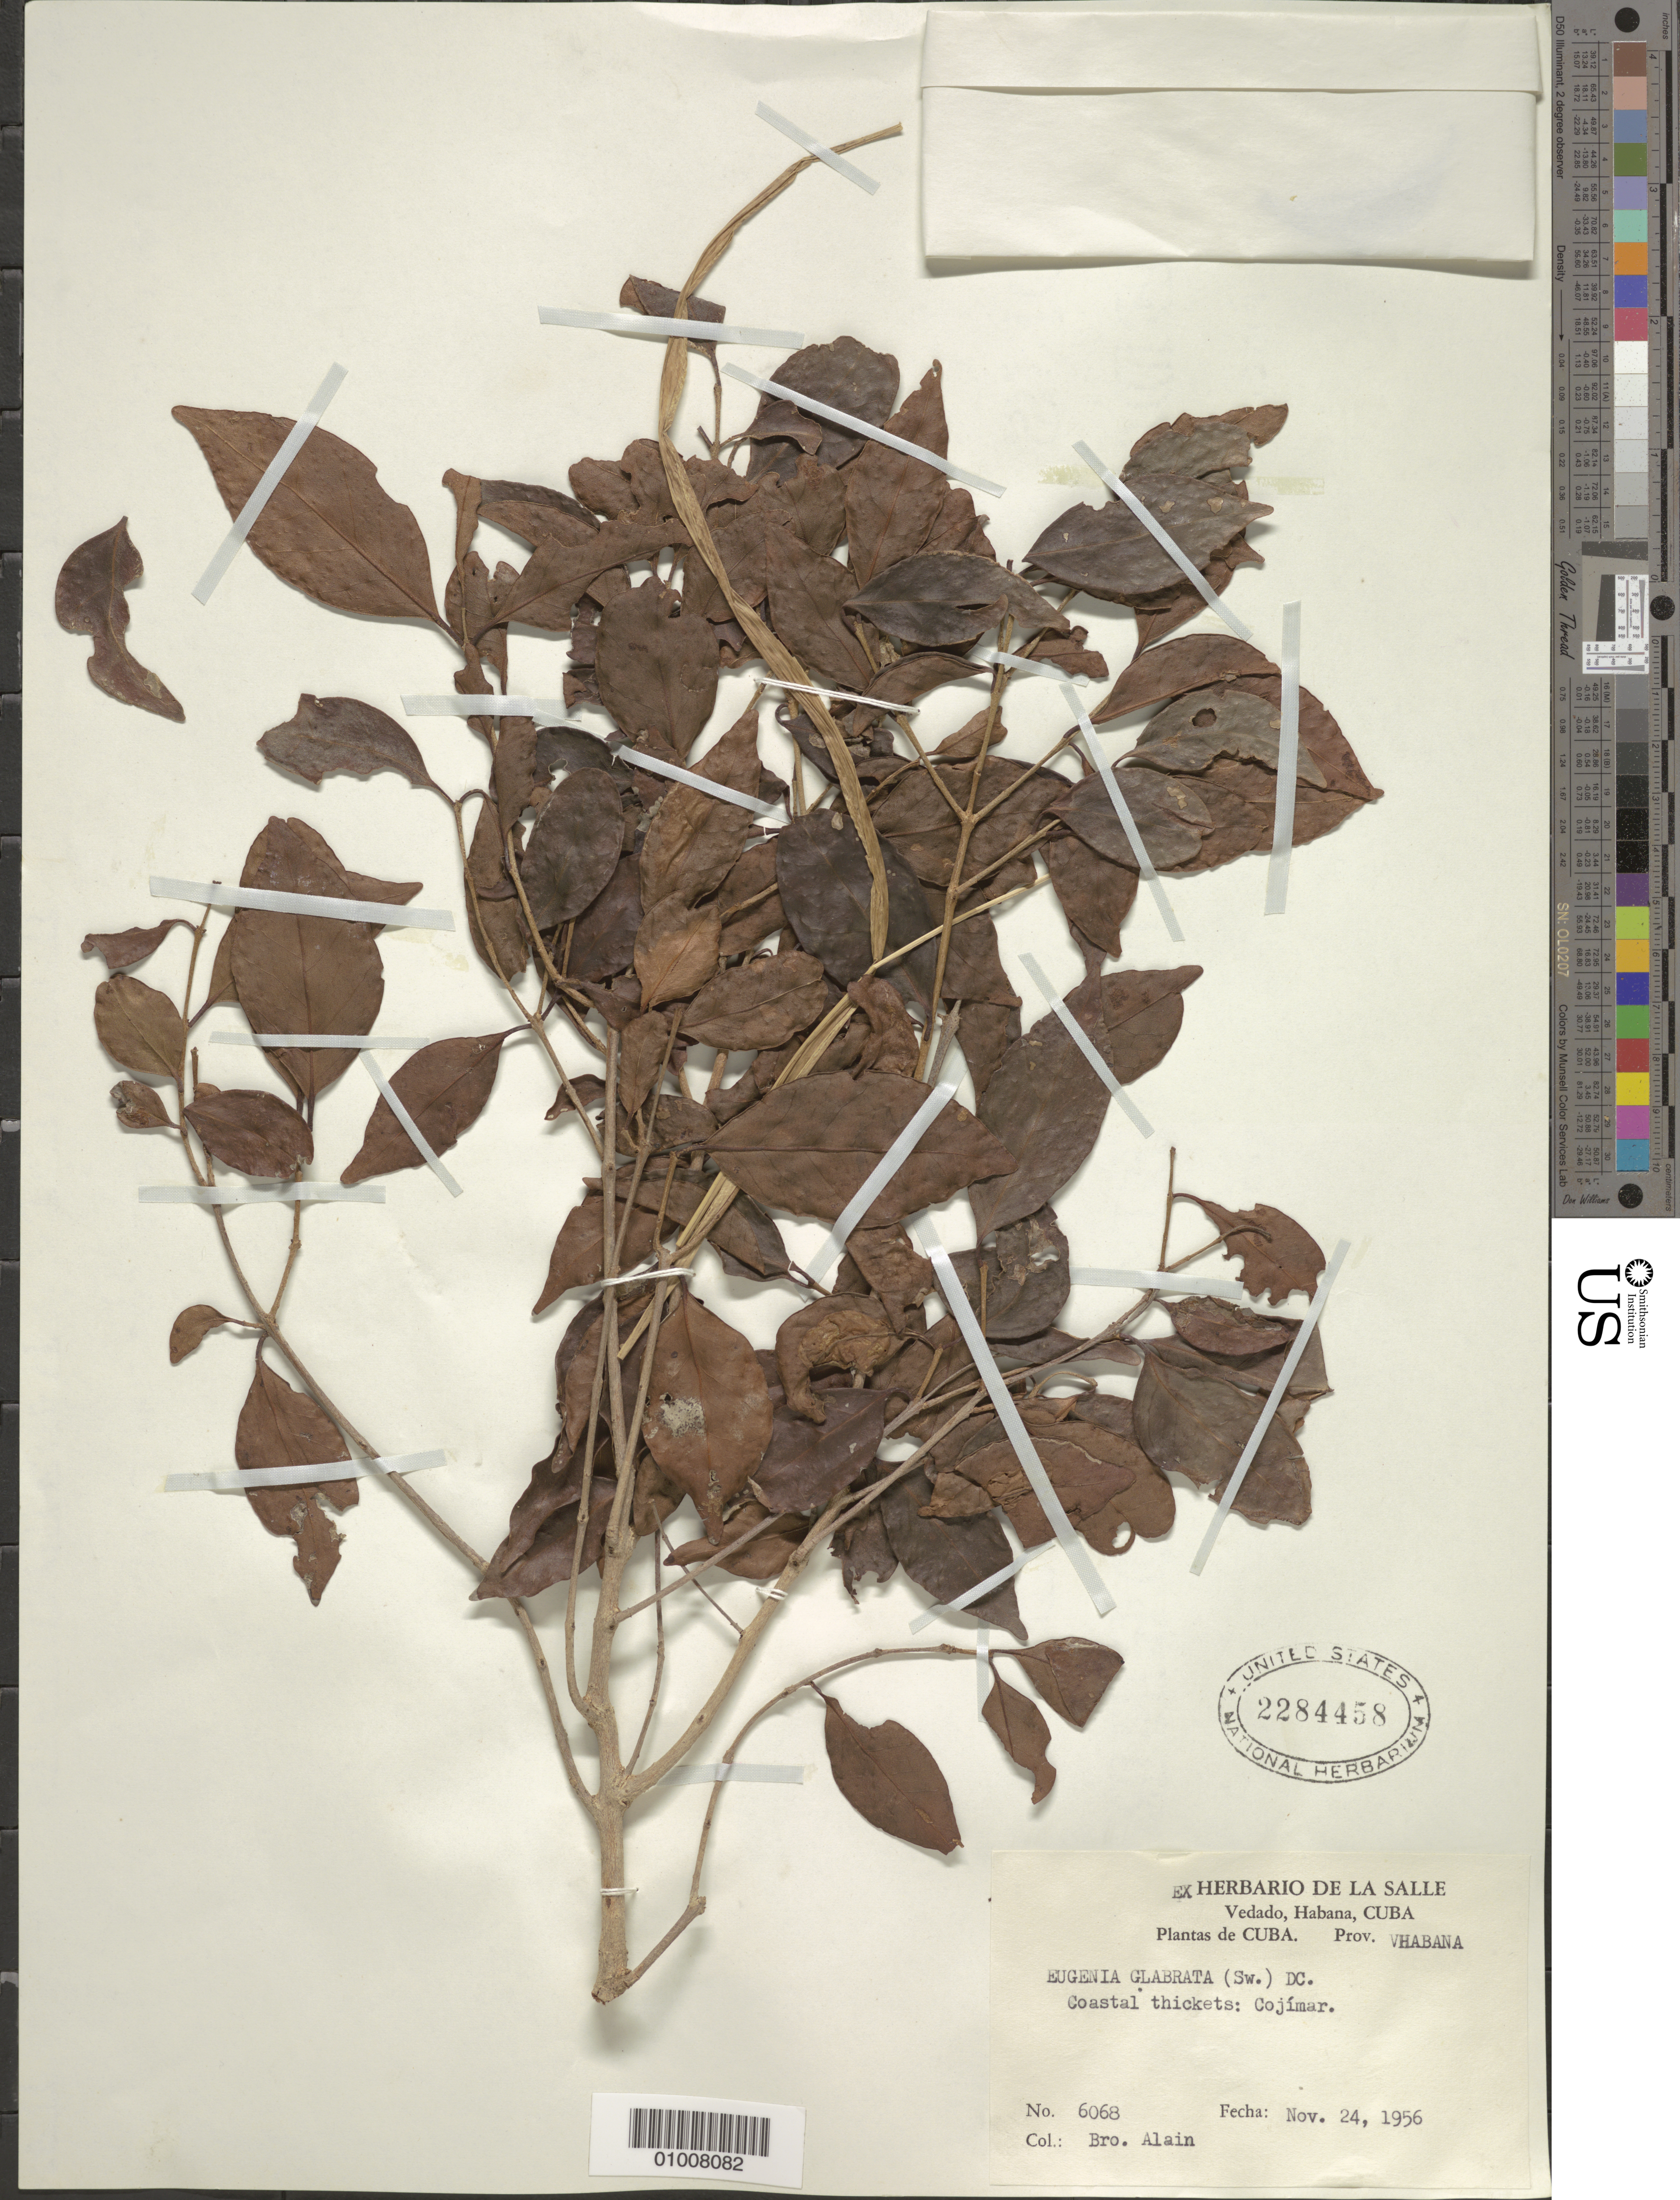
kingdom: Plantae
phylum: Tracheophyta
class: Magnoliopsida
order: Myrtales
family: Myrtaceae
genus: Eugenia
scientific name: Eugenia glabrata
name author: (Sw.) DC.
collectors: A. H. Liogier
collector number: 6068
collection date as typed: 24 Nov 1956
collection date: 1956-11-24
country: Cuba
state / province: La Habana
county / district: Municipio Habana del Este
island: Cuba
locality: Cojimar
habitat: Coastal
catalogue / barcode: US 2284458